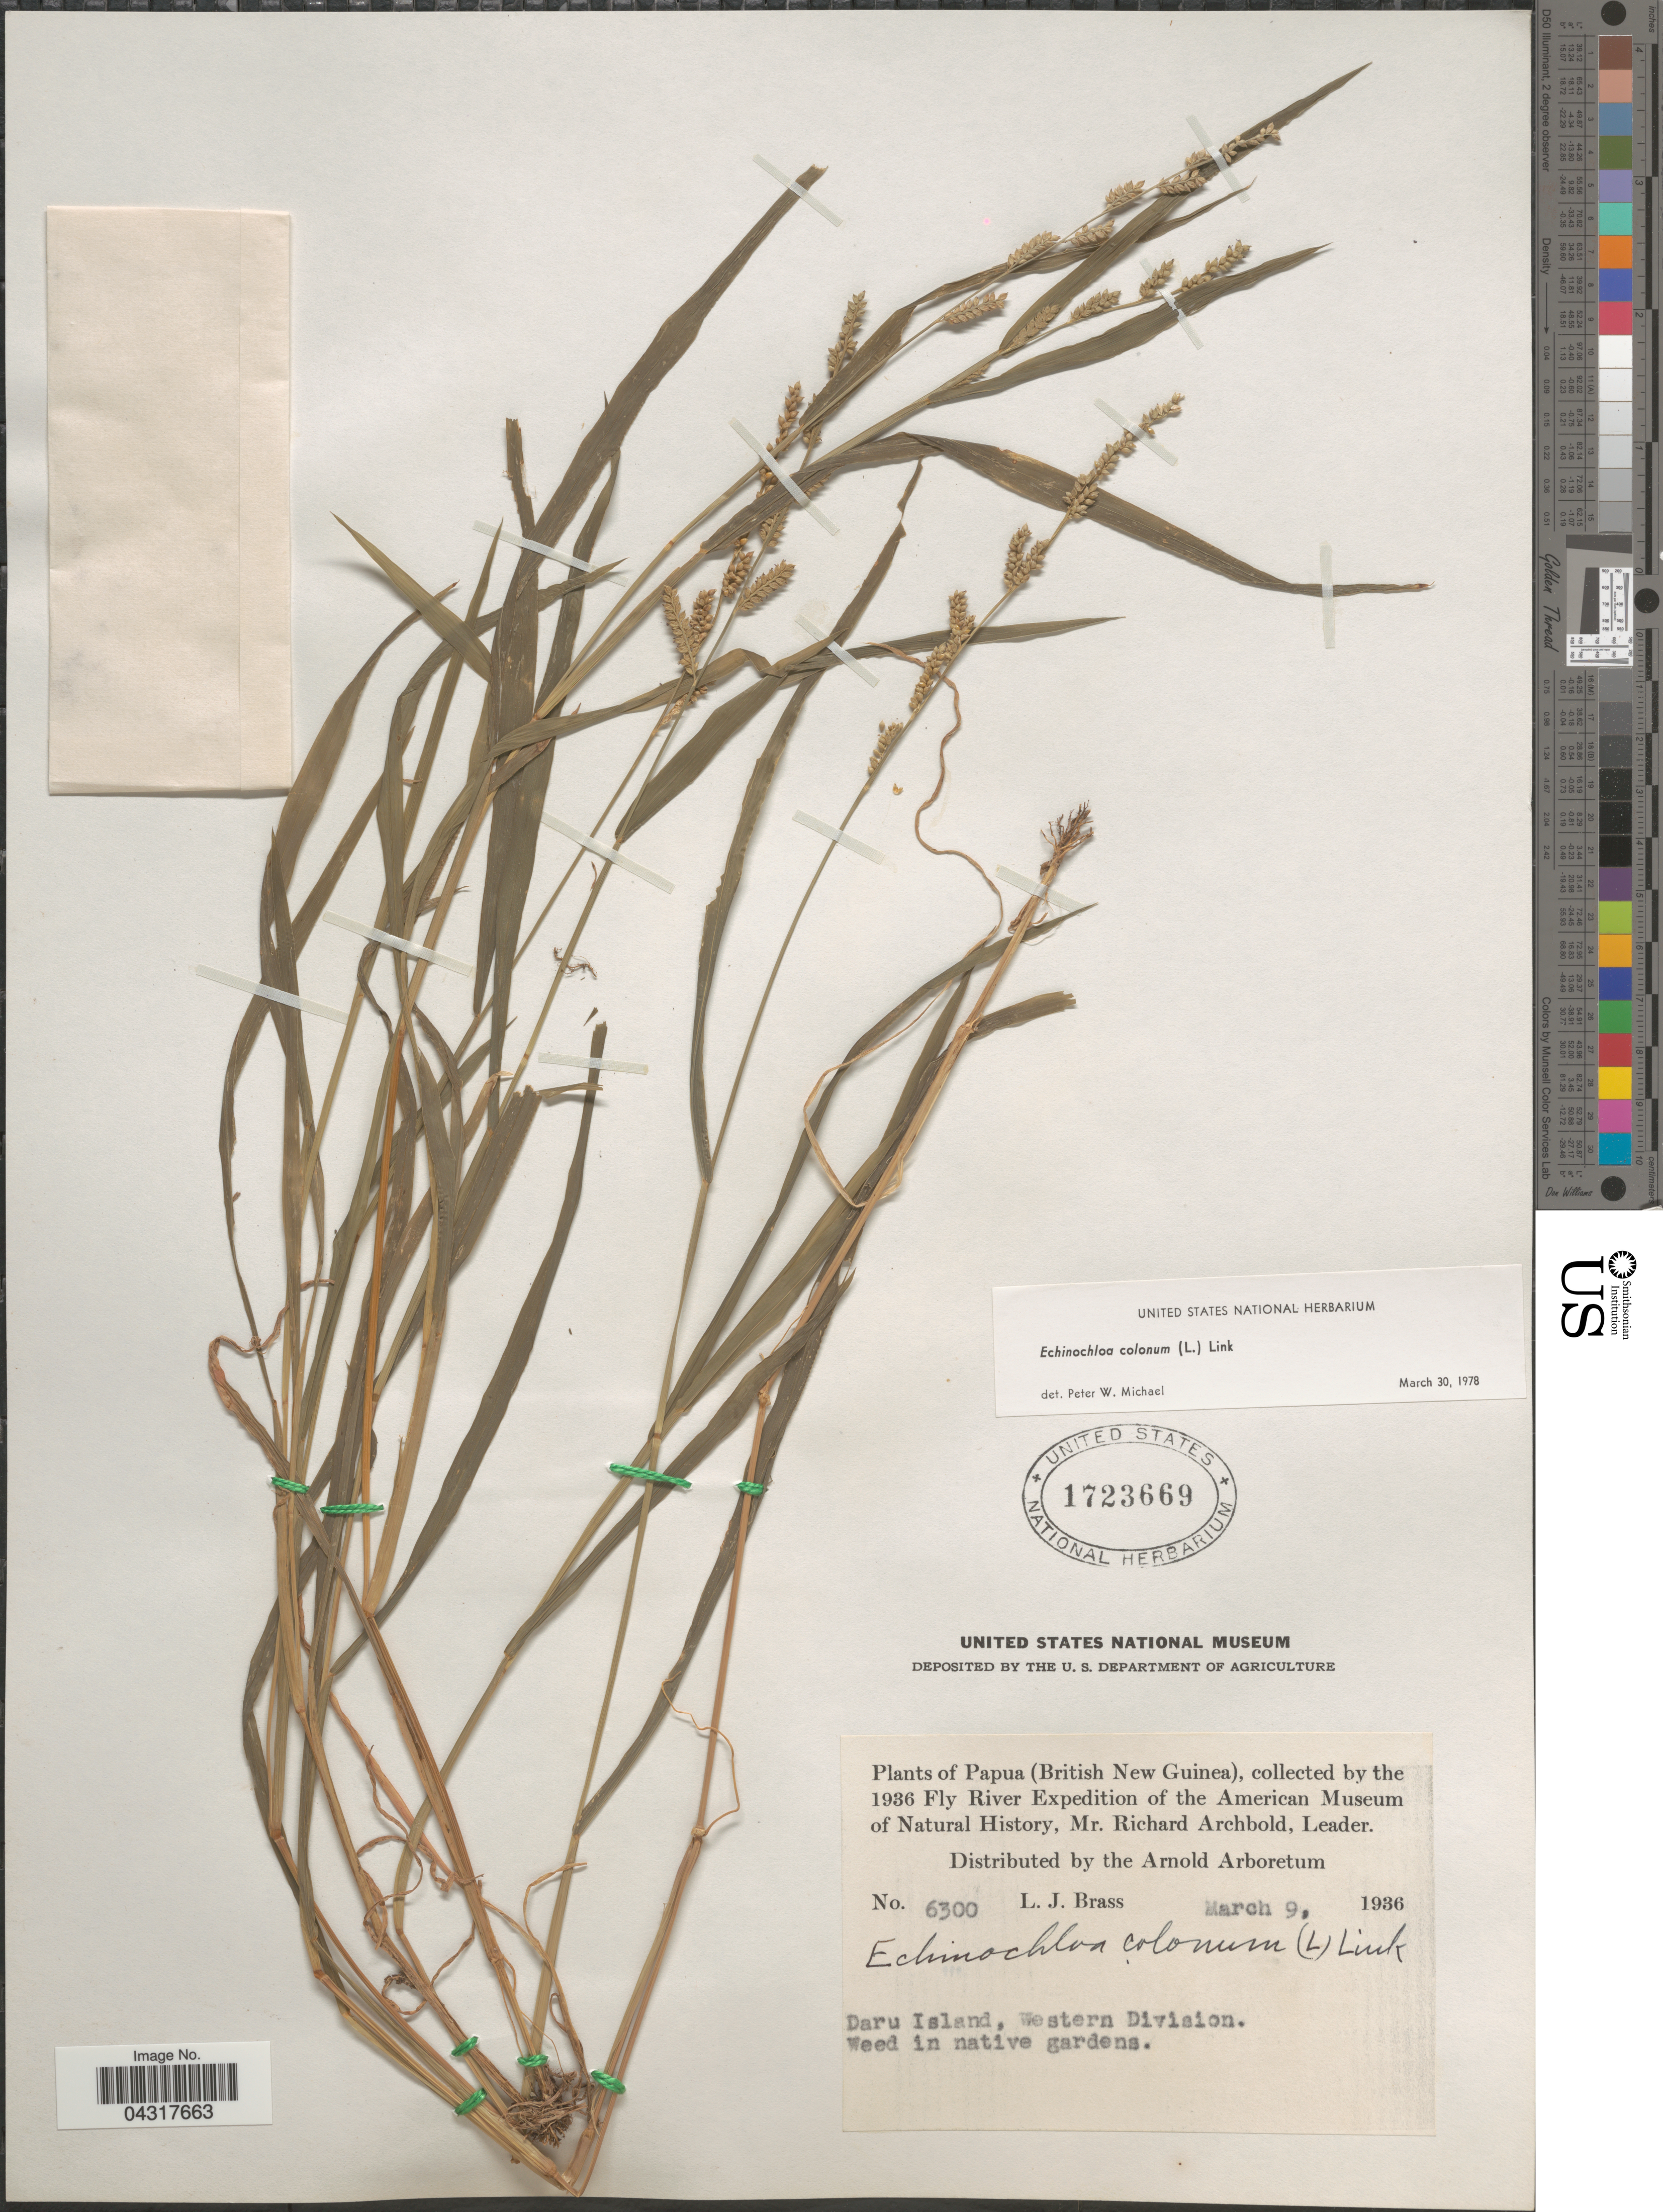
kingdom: Plantae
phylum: Tracheophyta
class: Liliopsida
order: Poales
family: Poaceae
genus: Echinochloa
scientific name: Echinochloa colona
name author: (L.) Link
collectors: L. J. Brass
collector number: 6300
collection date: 1936-03-09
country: Papua New Guinea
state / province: Manus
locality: Papua (British New Guinea). 1936 Fly River Expedition of the American Museum of Natural History. Daru Island, Western Division.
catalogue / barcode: US 1723669